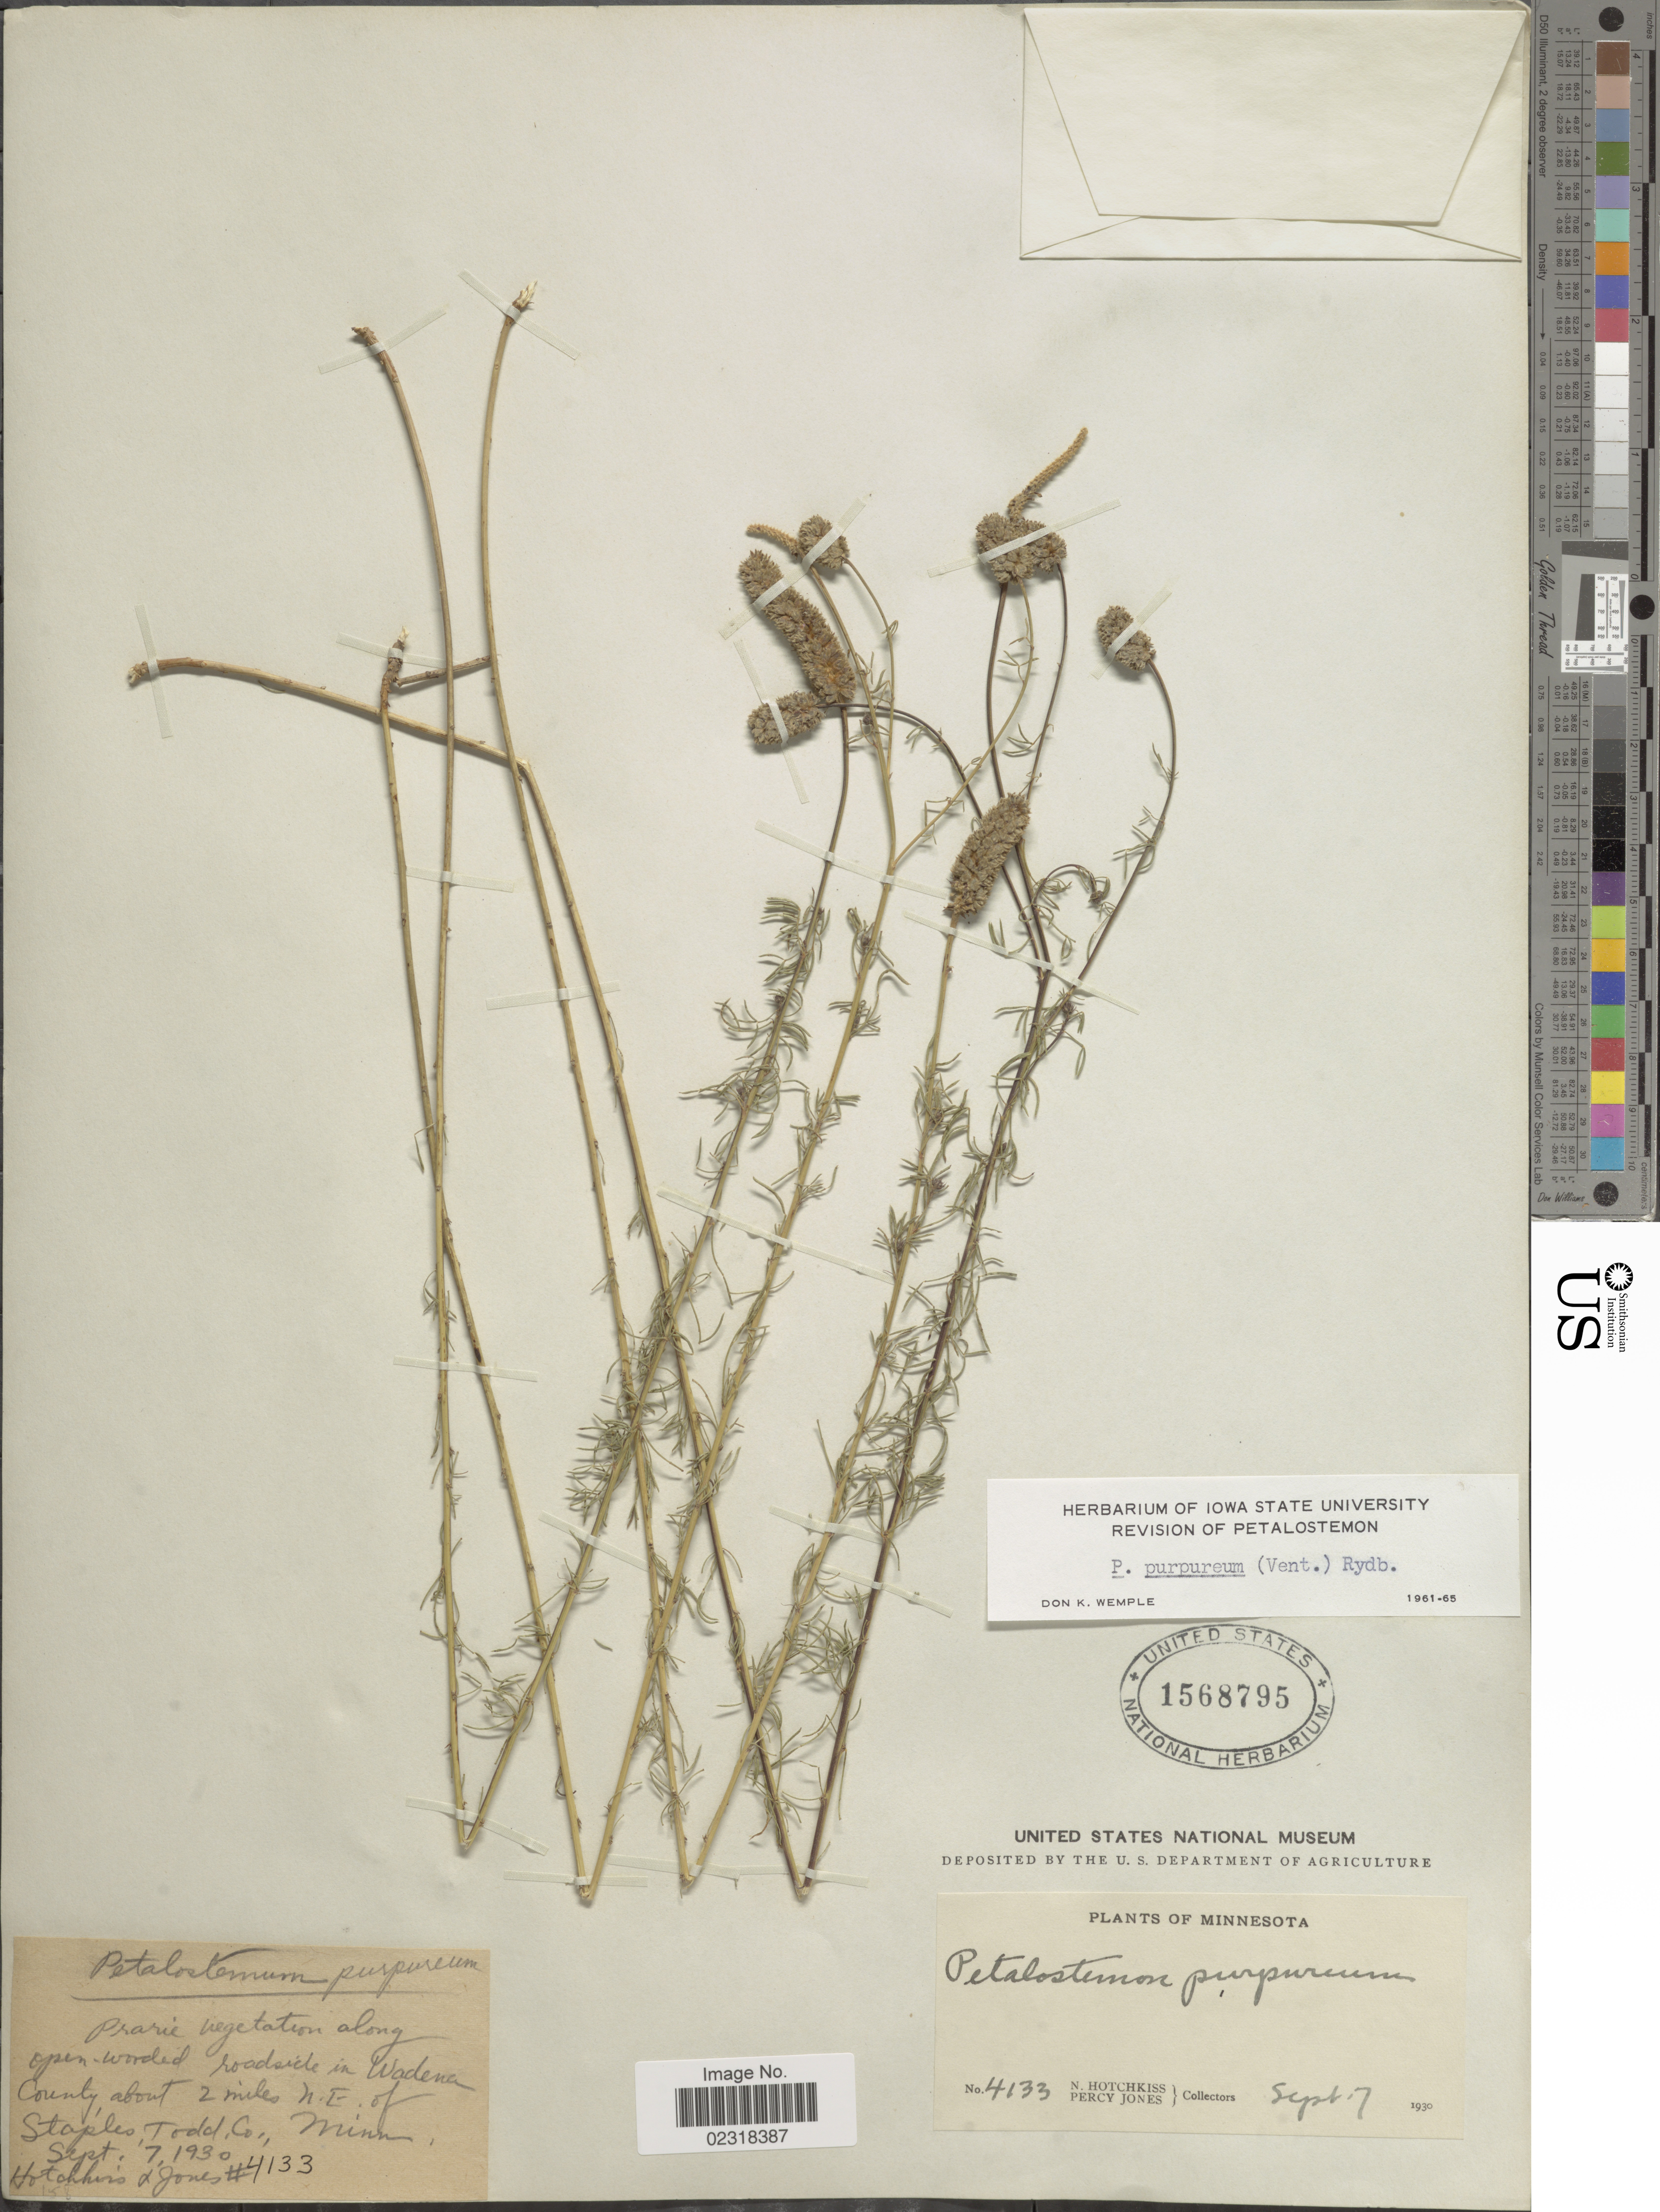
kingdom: Plantae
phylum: Tracheophyta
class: Magnoliopsida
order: Fabales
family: Fabaceae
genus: Dalea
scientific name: Dalea purpurea var. purpurea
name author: Vent.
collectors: N. Hotchkiss & P. Jones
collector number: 4133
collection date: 1930-09-07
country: United States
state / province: Minnesota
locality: Roadside in Wadena County, about 2 miles N.E. of Staples Todd Co., Minn.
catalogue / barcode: US 1568795